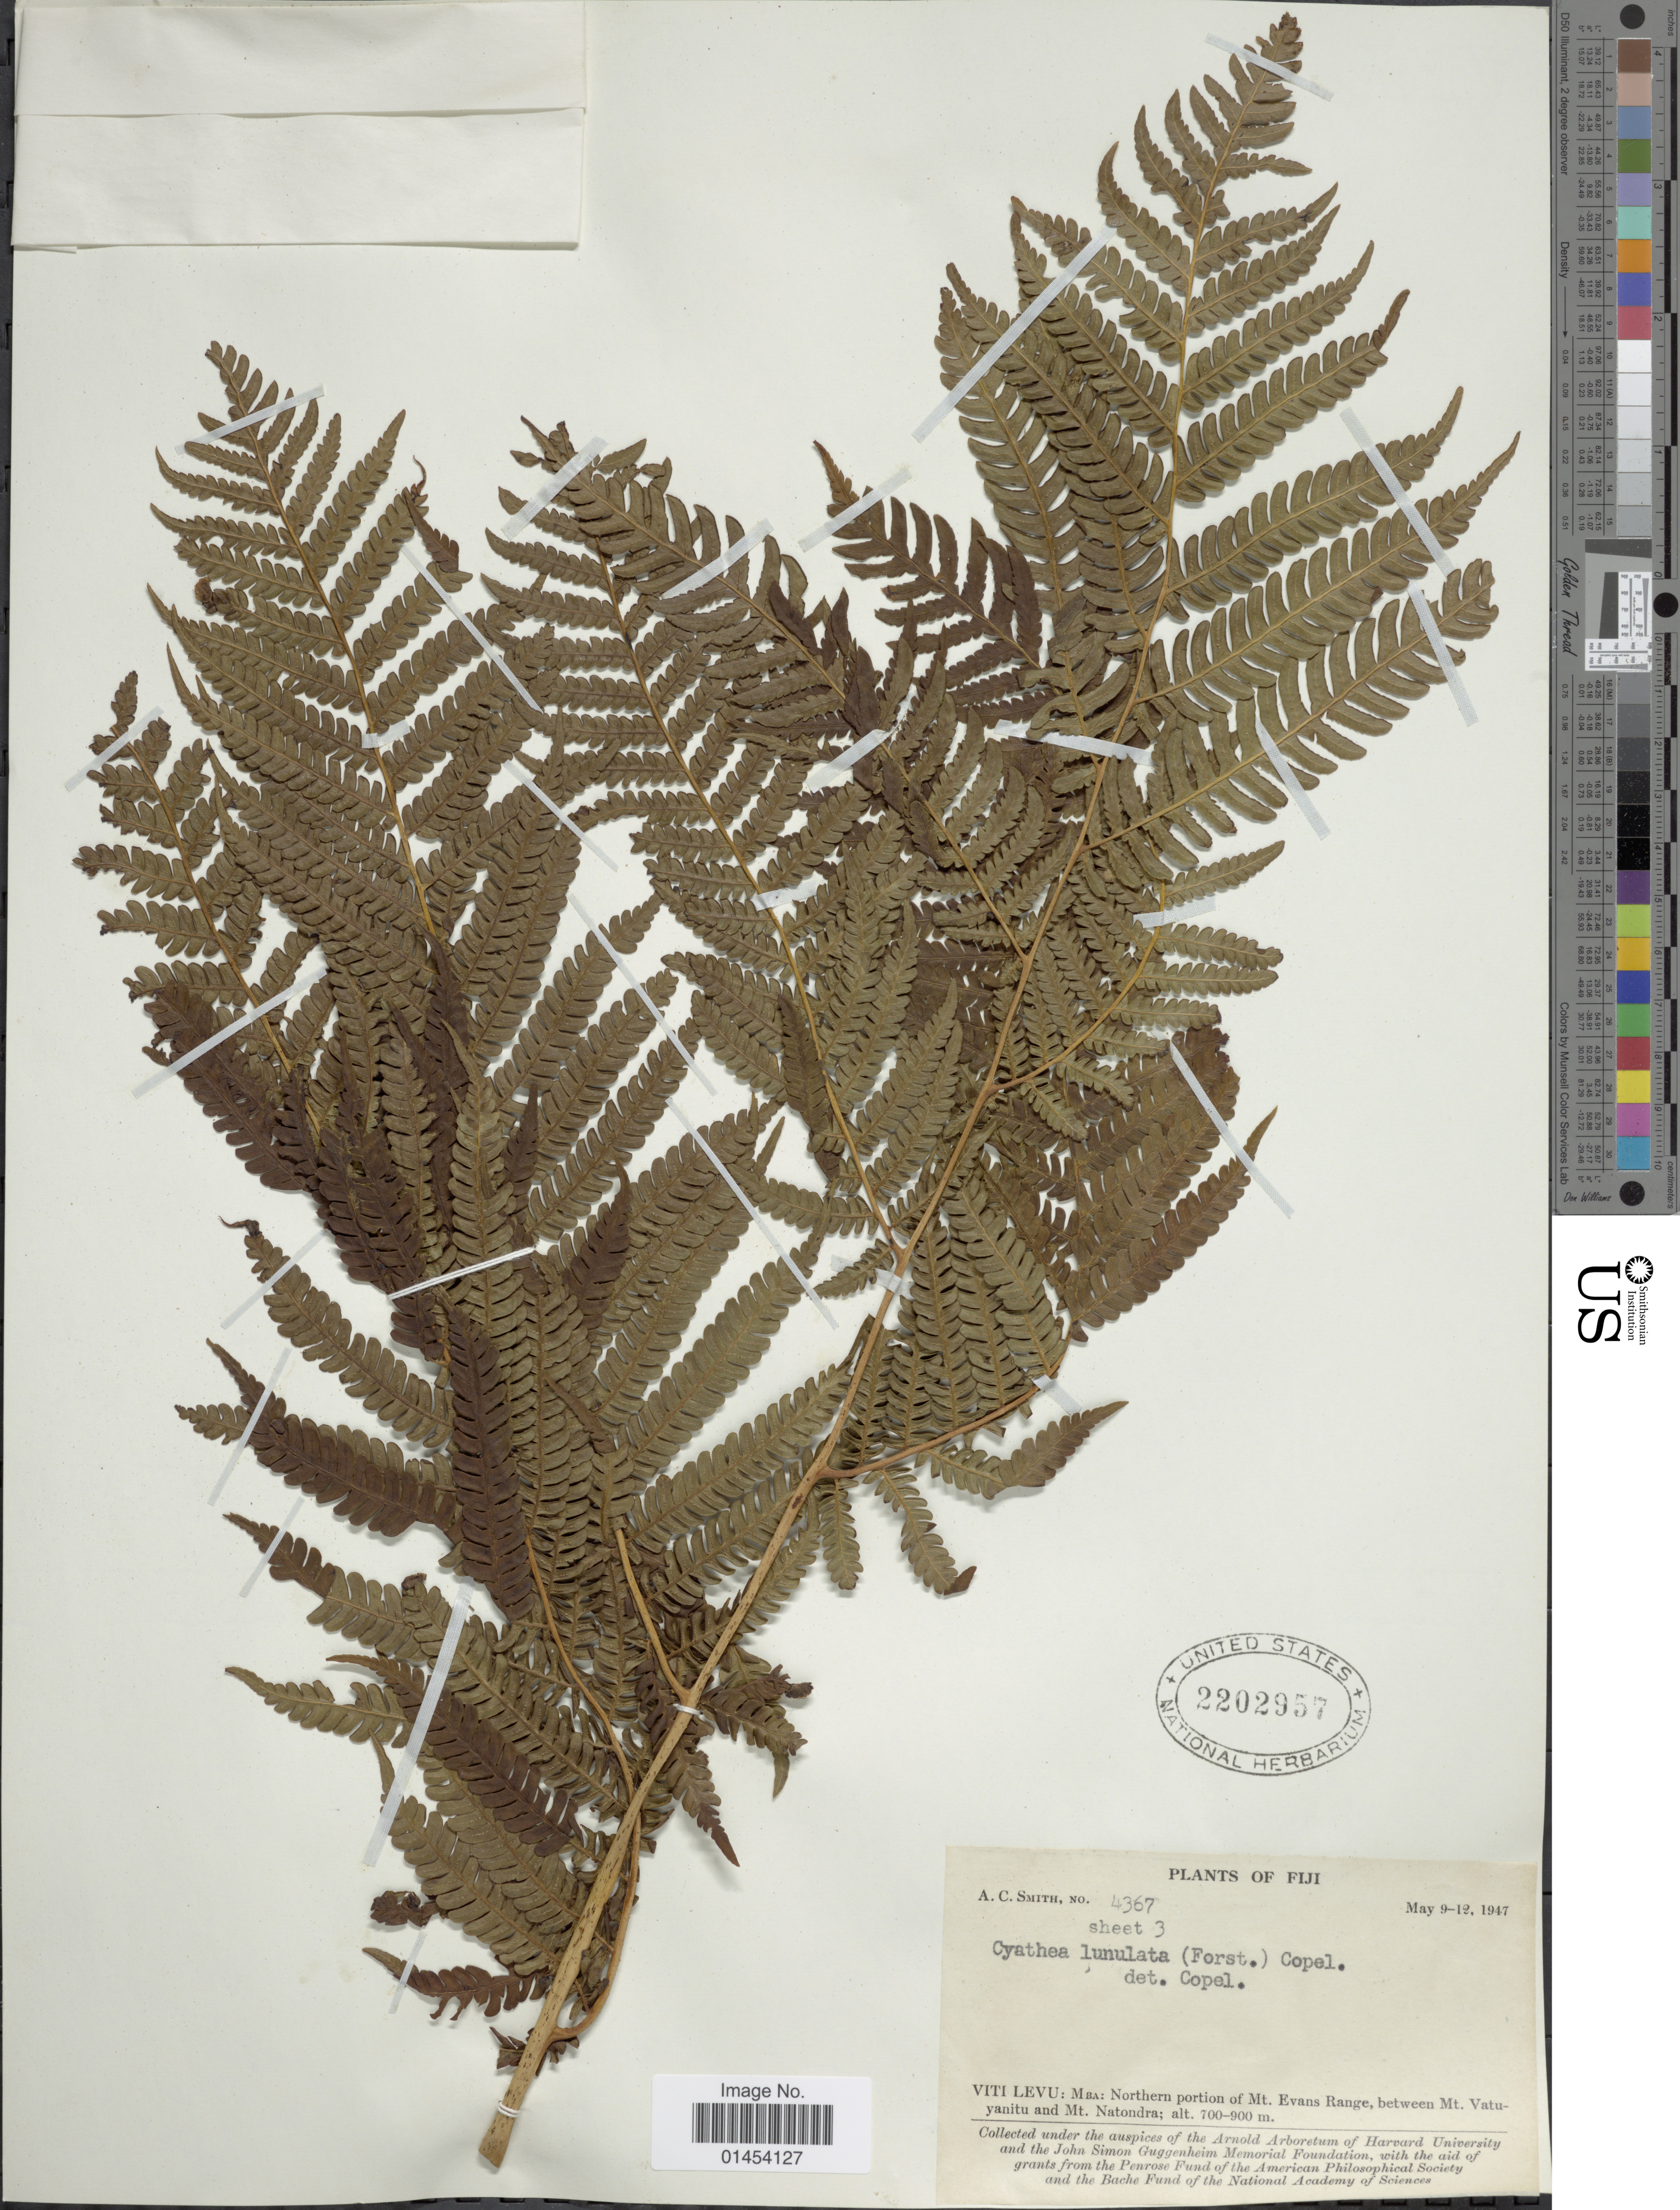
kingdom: Plantae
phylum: Tracheophyta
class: Polypodiopsida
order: Cyatheales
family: Cyatheaceae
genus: Cyathea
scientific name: Cyathea lunulata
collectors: A. C. Smith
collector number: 4367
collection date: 1947-05-09/1947-05-12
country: Fiji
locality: Viti Levu: Mba: Northern portion of Mt. Evans Range, between Mt. Vatuyanitu and Mt. Natondra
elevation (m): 700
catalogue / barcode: US 2202957